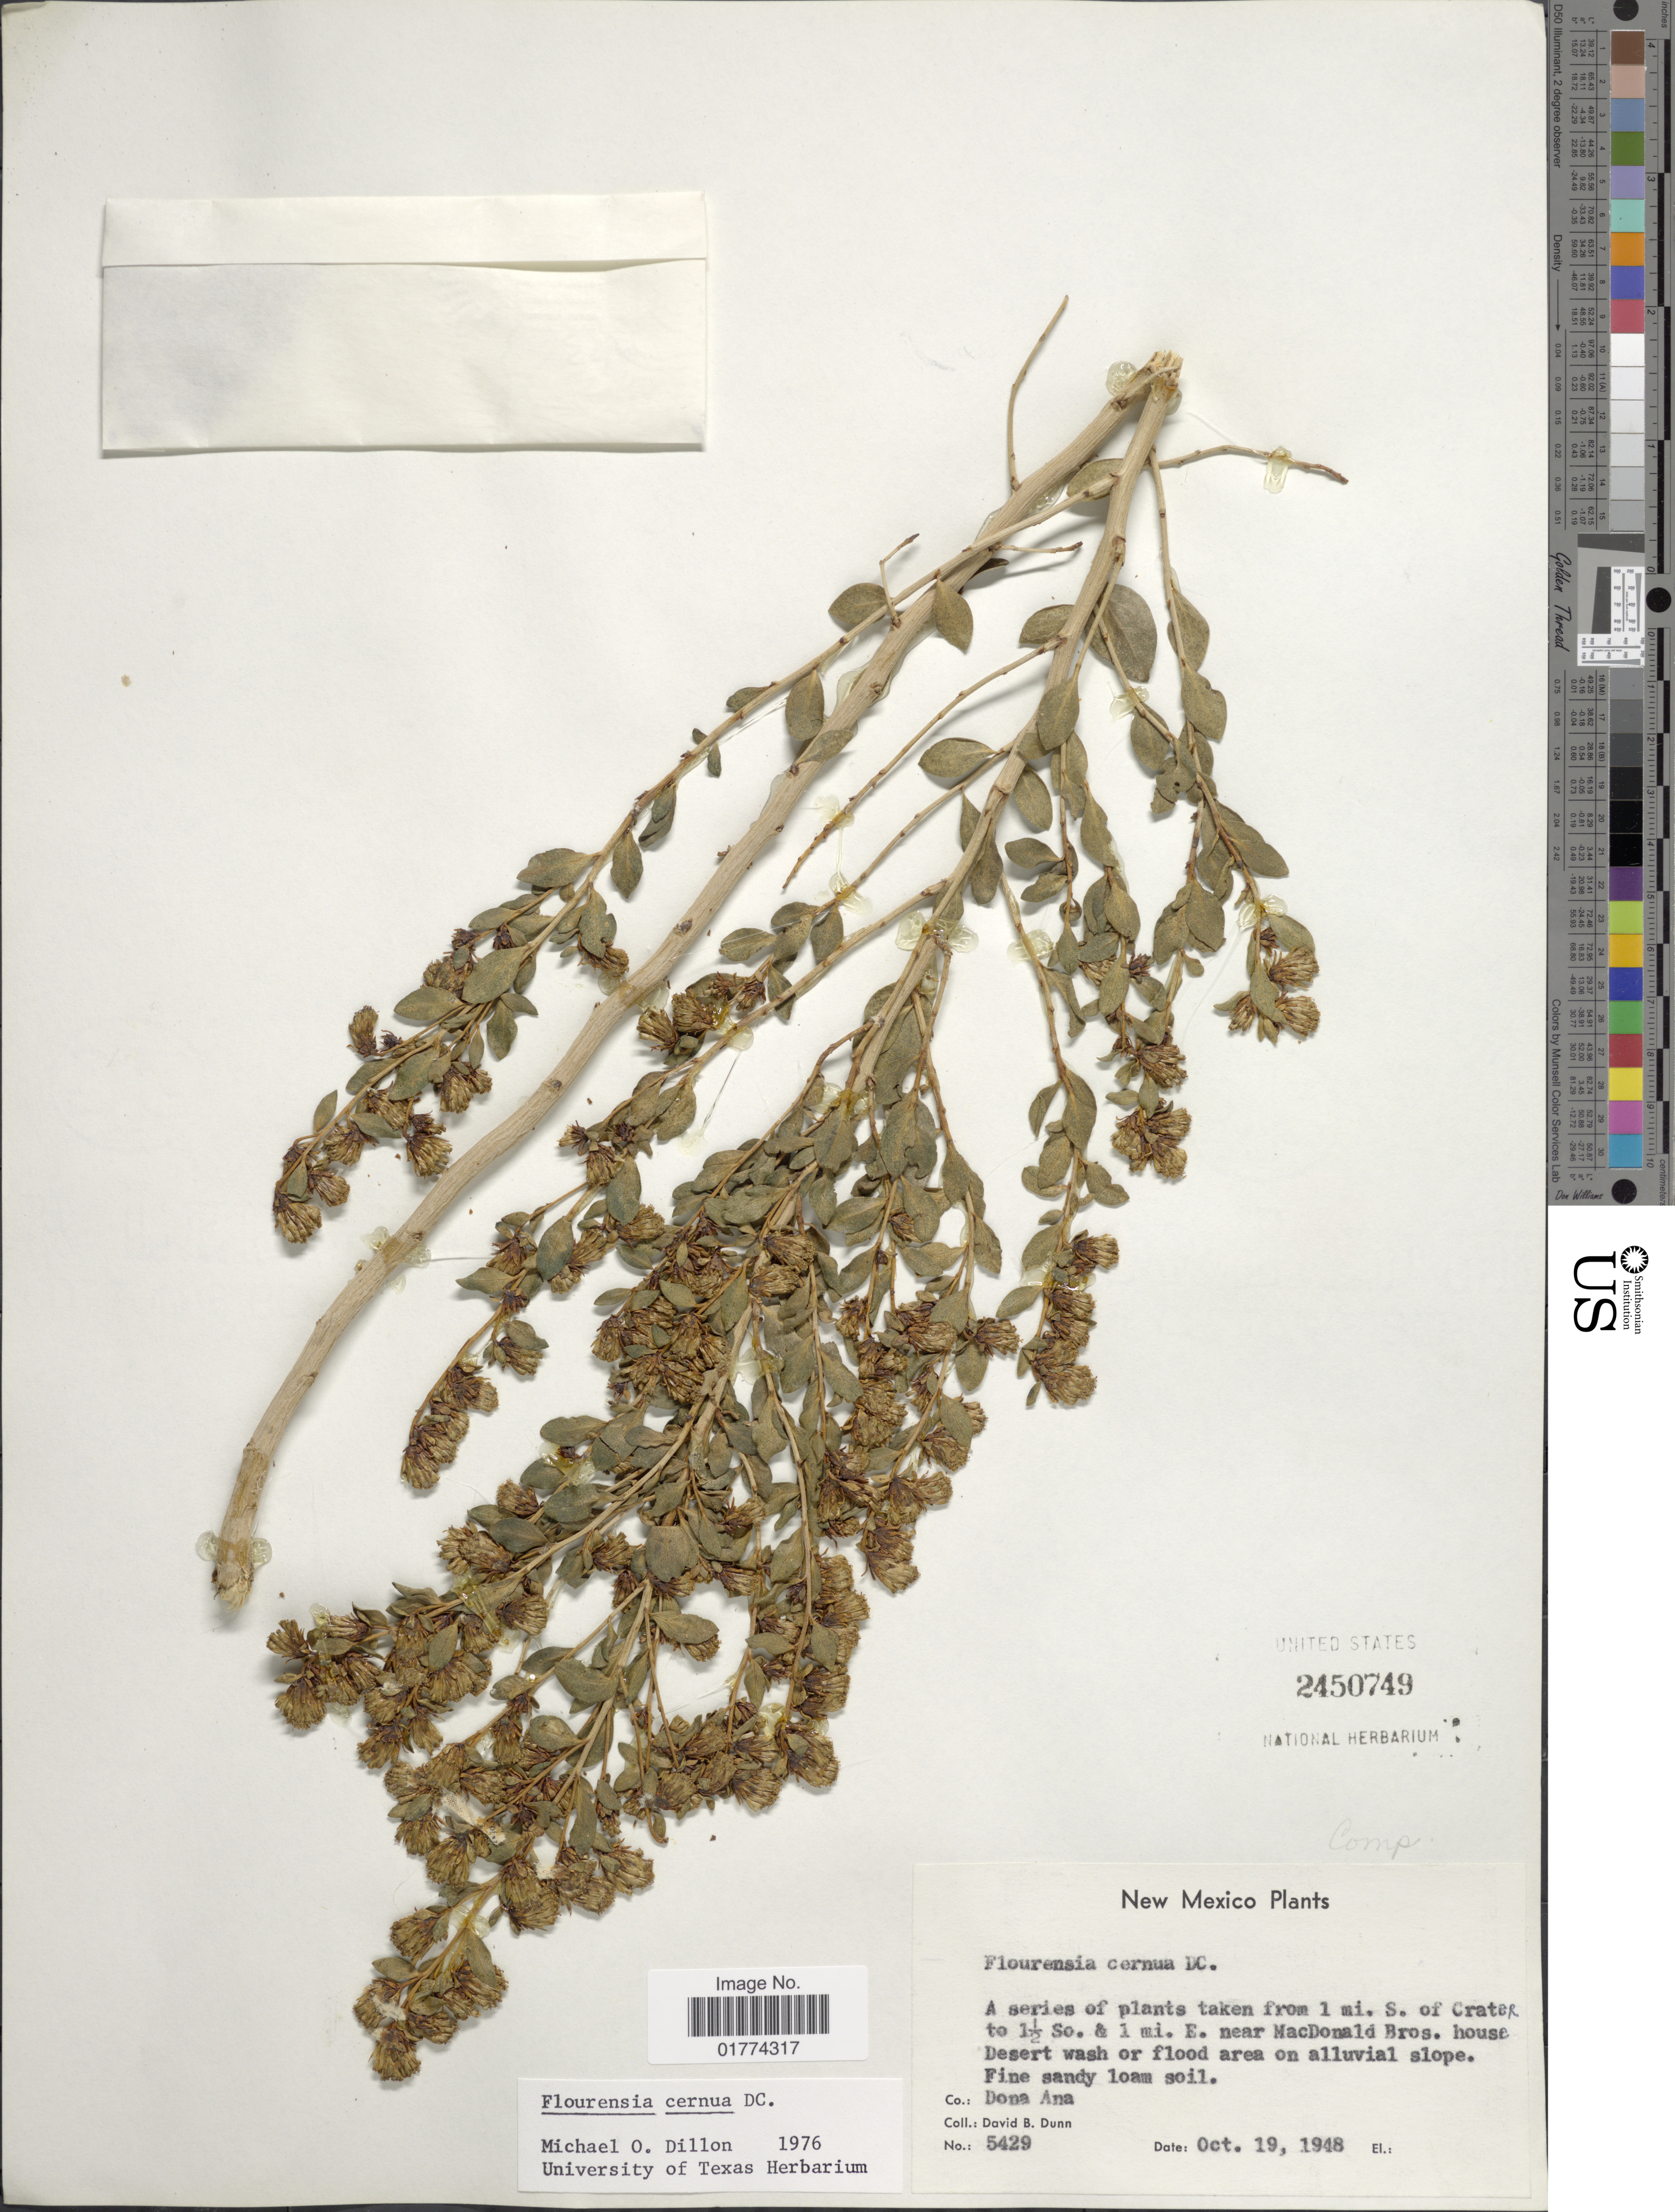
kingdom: Plantae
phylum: Tracheophyta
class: Magnoliopsida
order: Asterales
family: Asteraceae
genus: Flourensia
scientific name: Flourensia cernua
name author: DC.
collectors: D. D. Dunn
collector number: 5429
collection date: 1949-10-19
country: United States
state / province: New Mexico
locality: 1 mi. S of Crater to 1 1/2 So. & 1 mi. E. near MacDonald Bros. house. Co. Dona Ana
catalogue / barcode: US 2450749